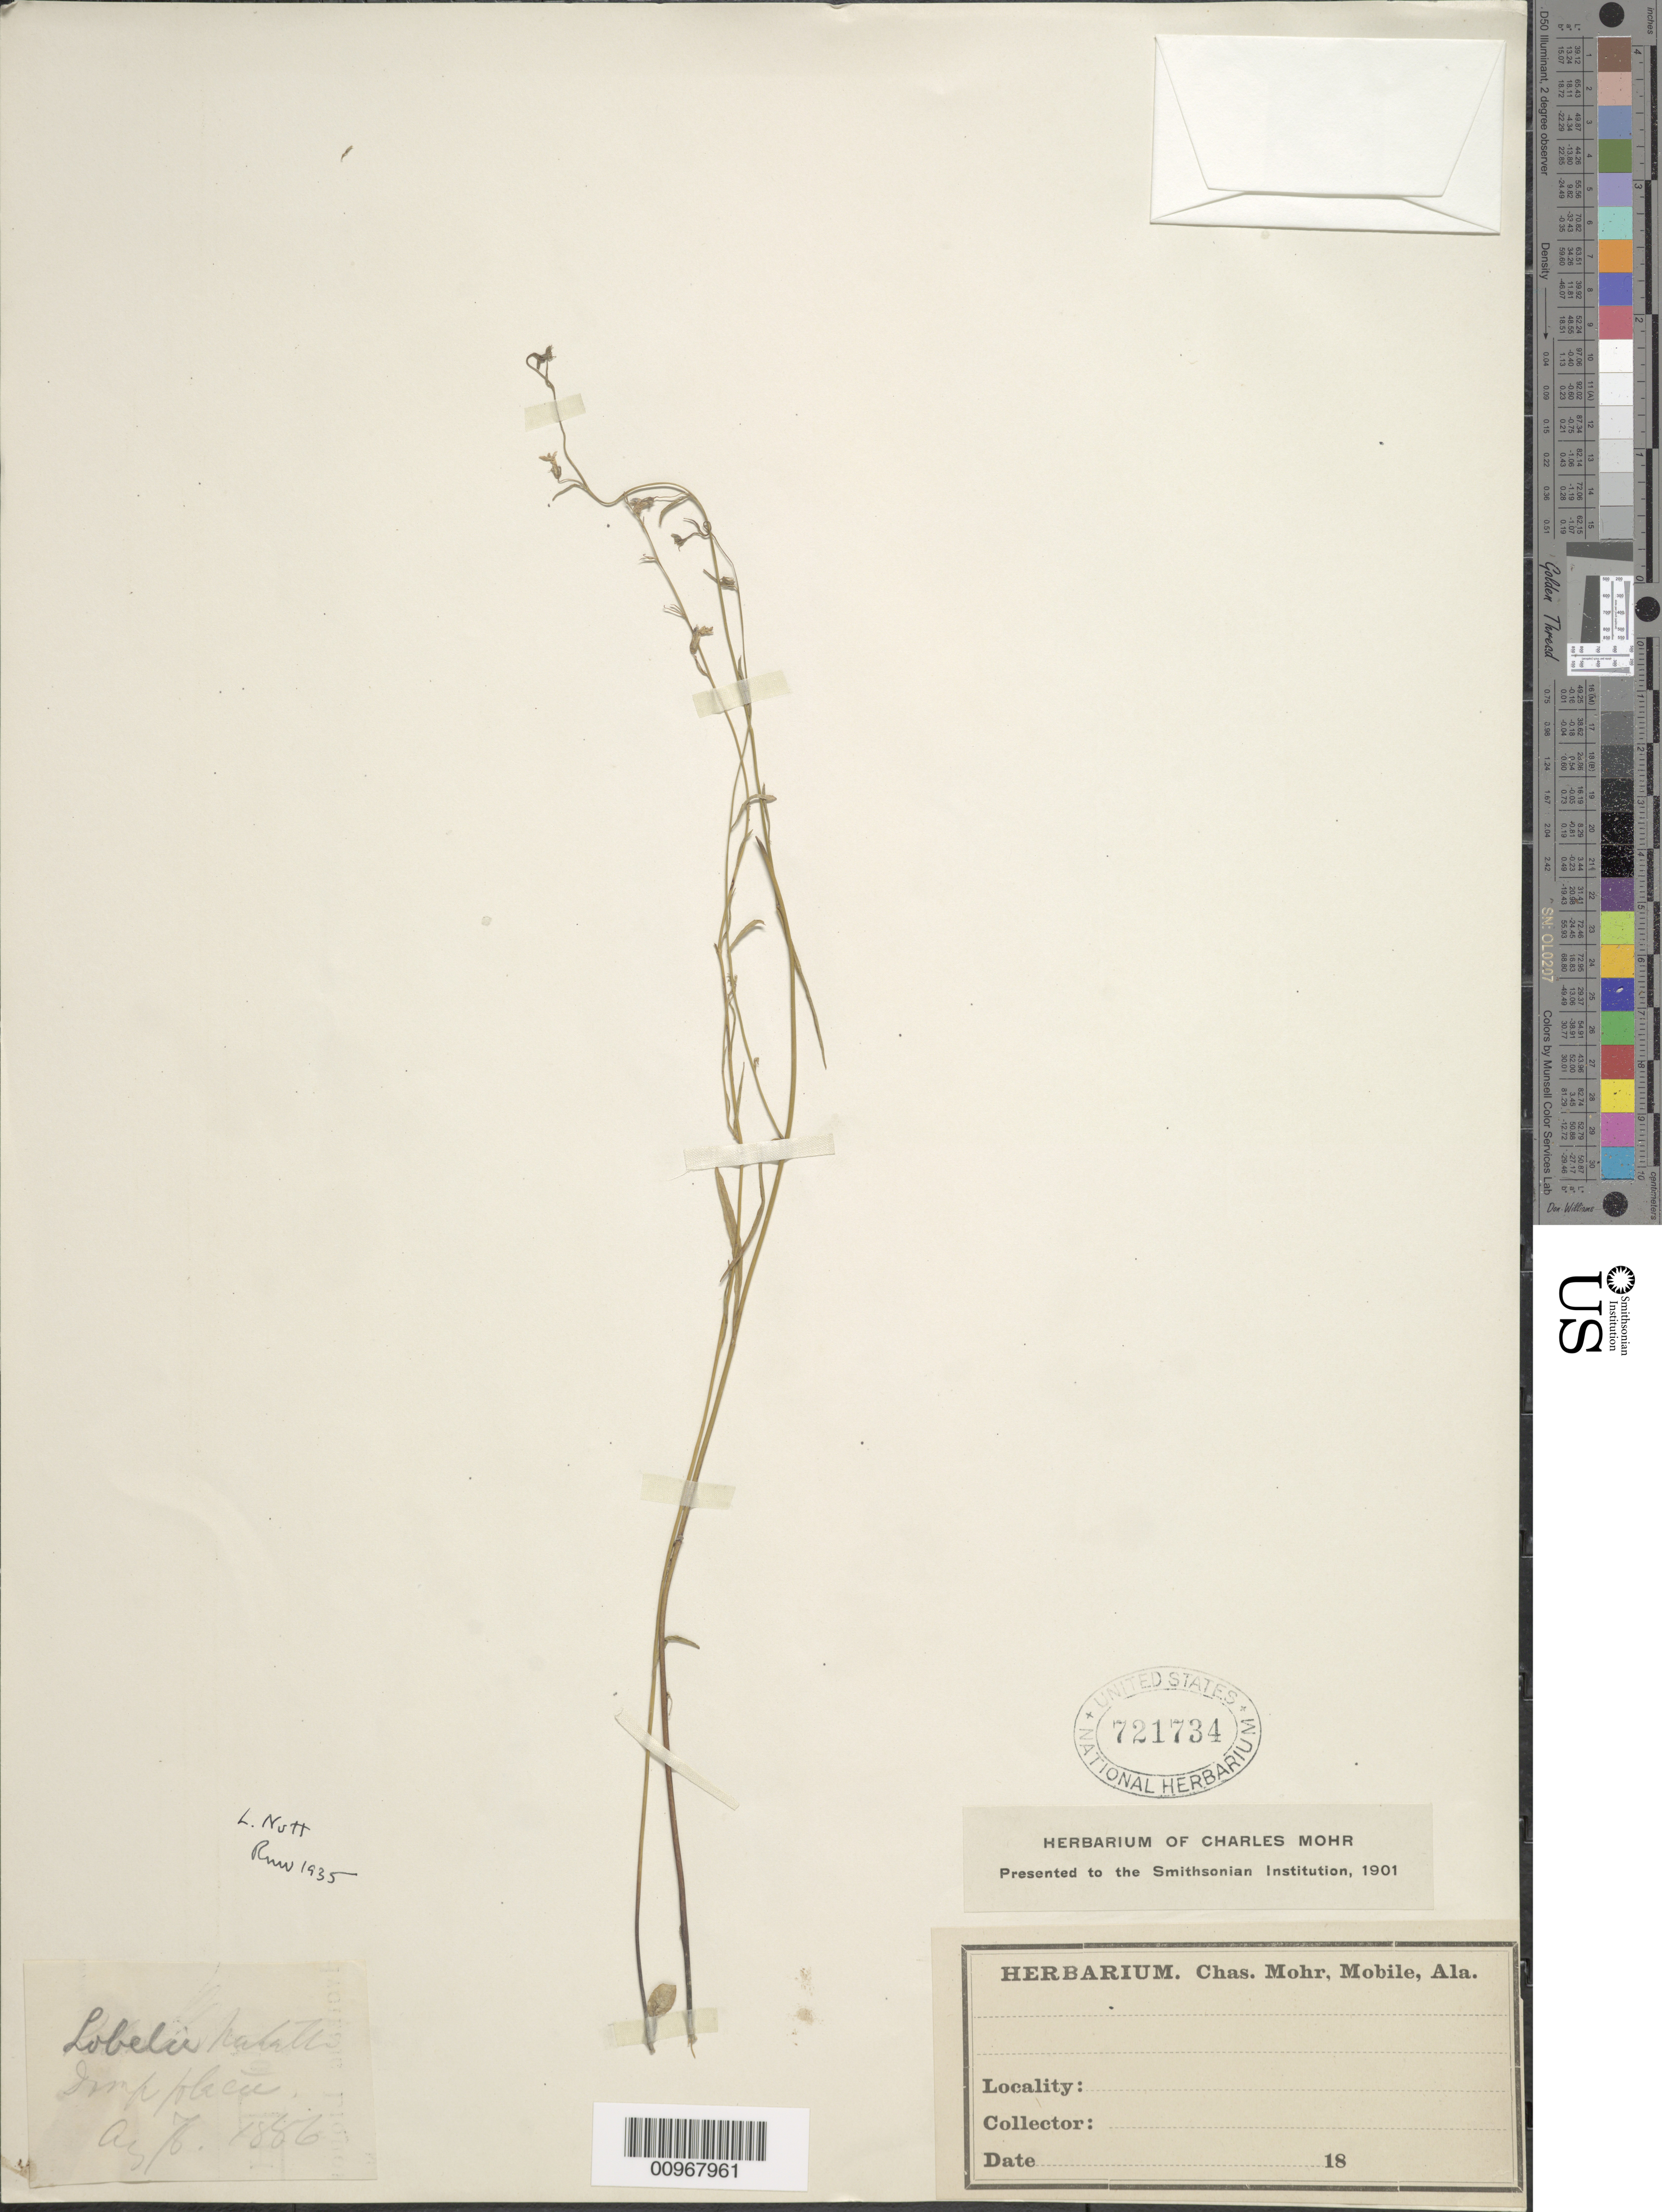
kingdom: Plantae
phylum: Tracheophyta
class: Magnoliopsida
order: Asterales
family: Campanulaceae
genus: Lobelia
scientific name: Lobelia nuttallii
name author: Schult.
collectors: C. T. Mohr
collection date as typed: Aug 1886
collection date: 1886-08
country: United States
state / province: Alabama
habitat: damp places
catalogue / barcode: US 721734